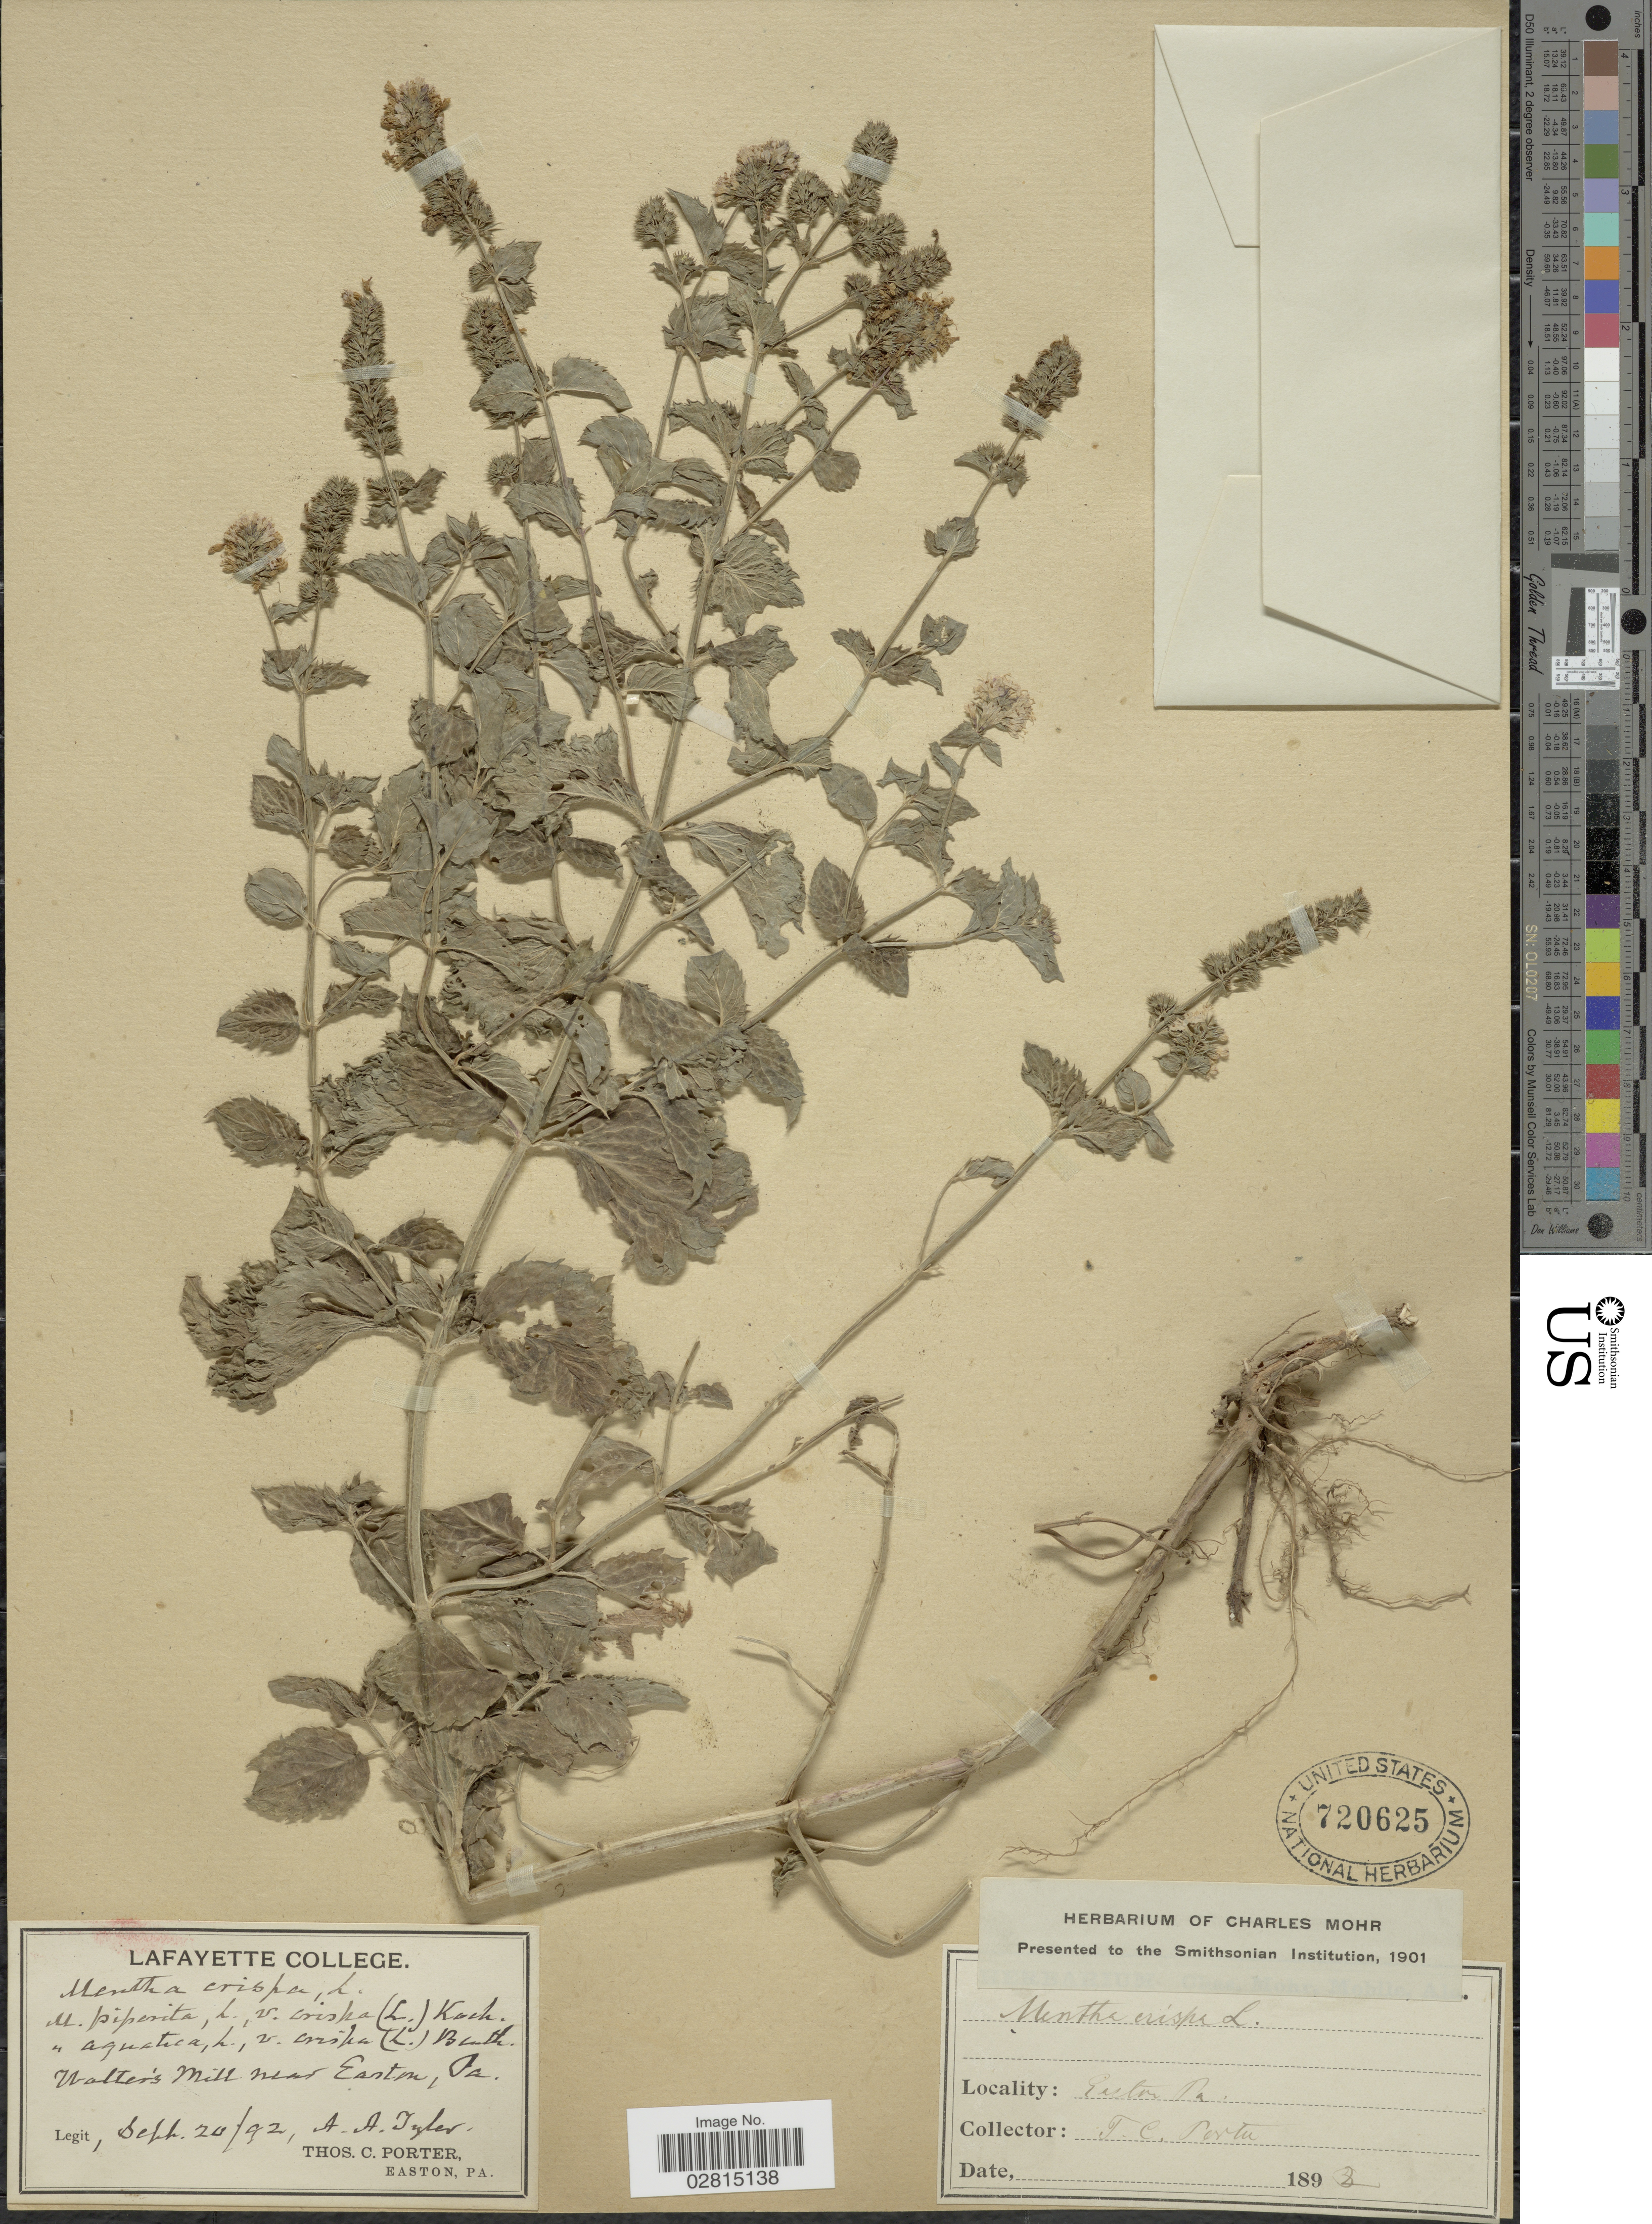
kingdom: Plantae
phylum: Tracheophyta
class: Magnoliopsida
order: Lamiales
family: Lamiaceae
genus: Mentha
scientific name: Mentha aquatica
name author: L.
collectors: A. Tyler & T. Porter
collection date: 1892-09-20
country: United States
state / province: Pennsylvania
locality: Walter's Mill near Easton, Pa.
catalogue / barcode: US 720625